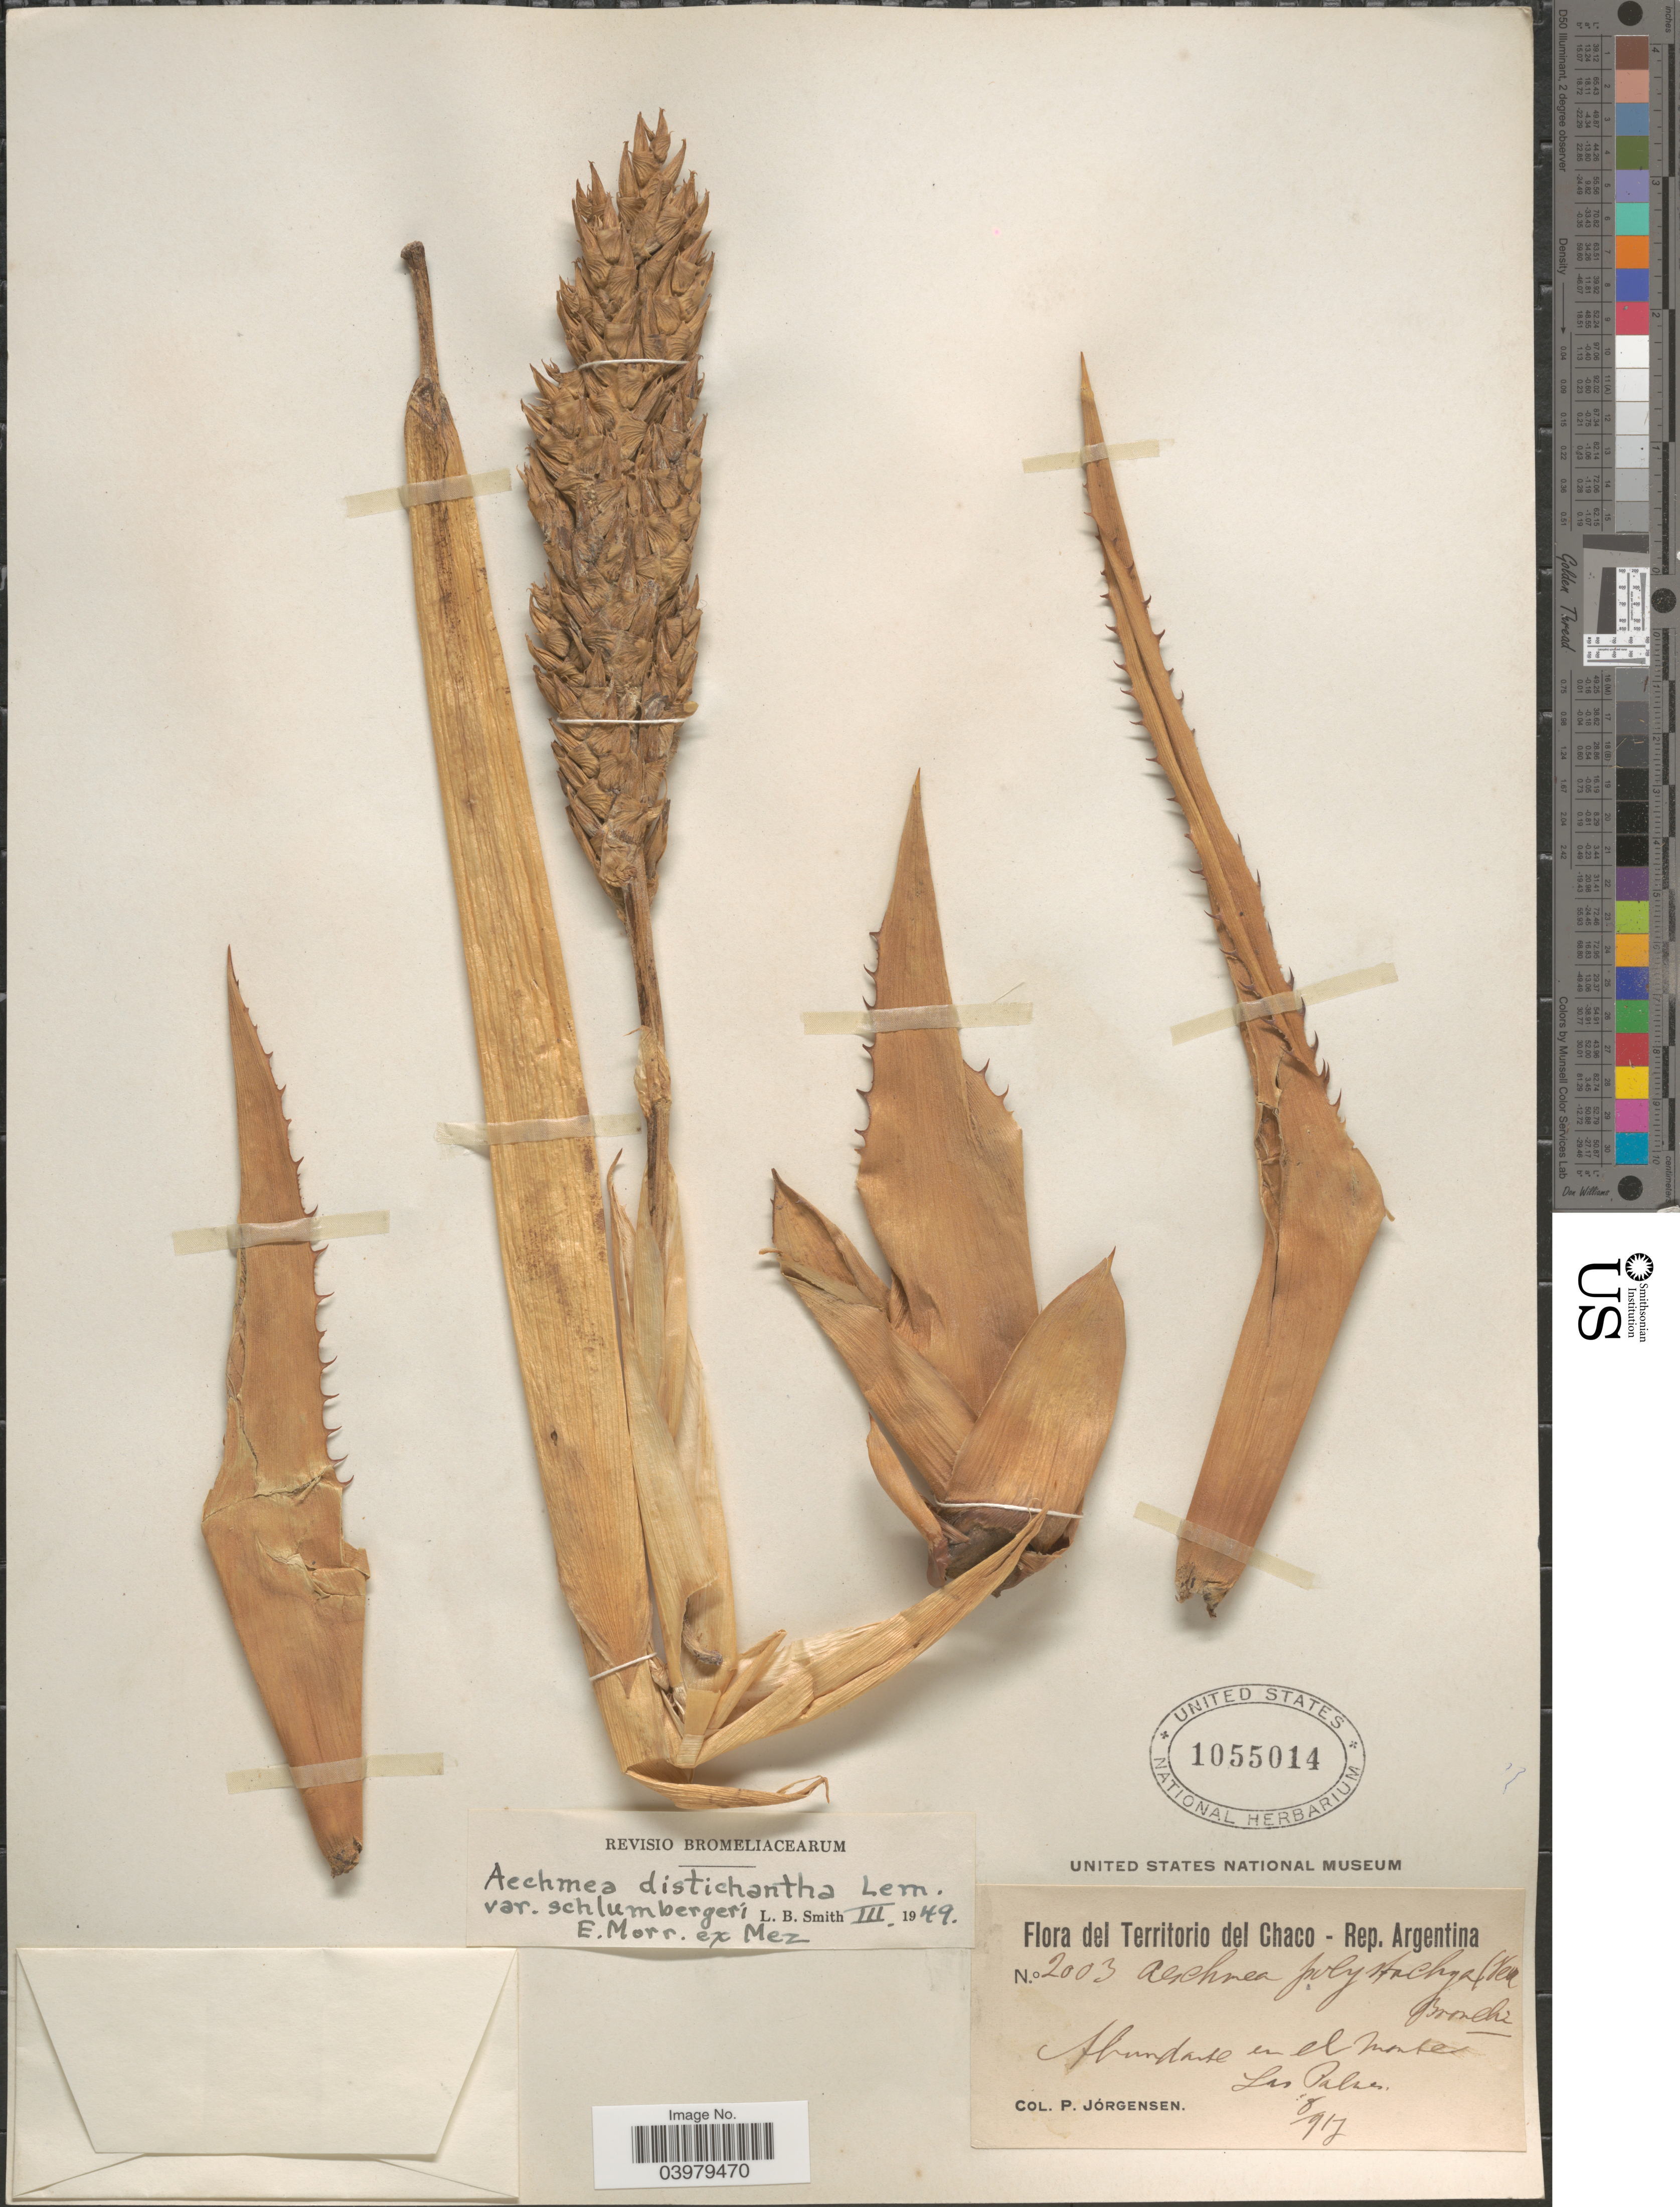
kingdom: Plantae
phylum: Tracheophyta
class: Liliopsida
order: Poales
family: Bromeliaceae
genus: Aechmea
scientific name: Aechmea distichantha var. schlumbergeri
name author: É. Morren ex Mez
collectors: P. Jörgensen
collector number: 2003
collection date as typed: Transcribed d/m/y: /8/91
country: Argentina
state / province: Chaco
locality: Territorio del Chaco - Rep. Argentina. Abundante en el monte Las Palmas.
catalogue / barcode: US 1055014